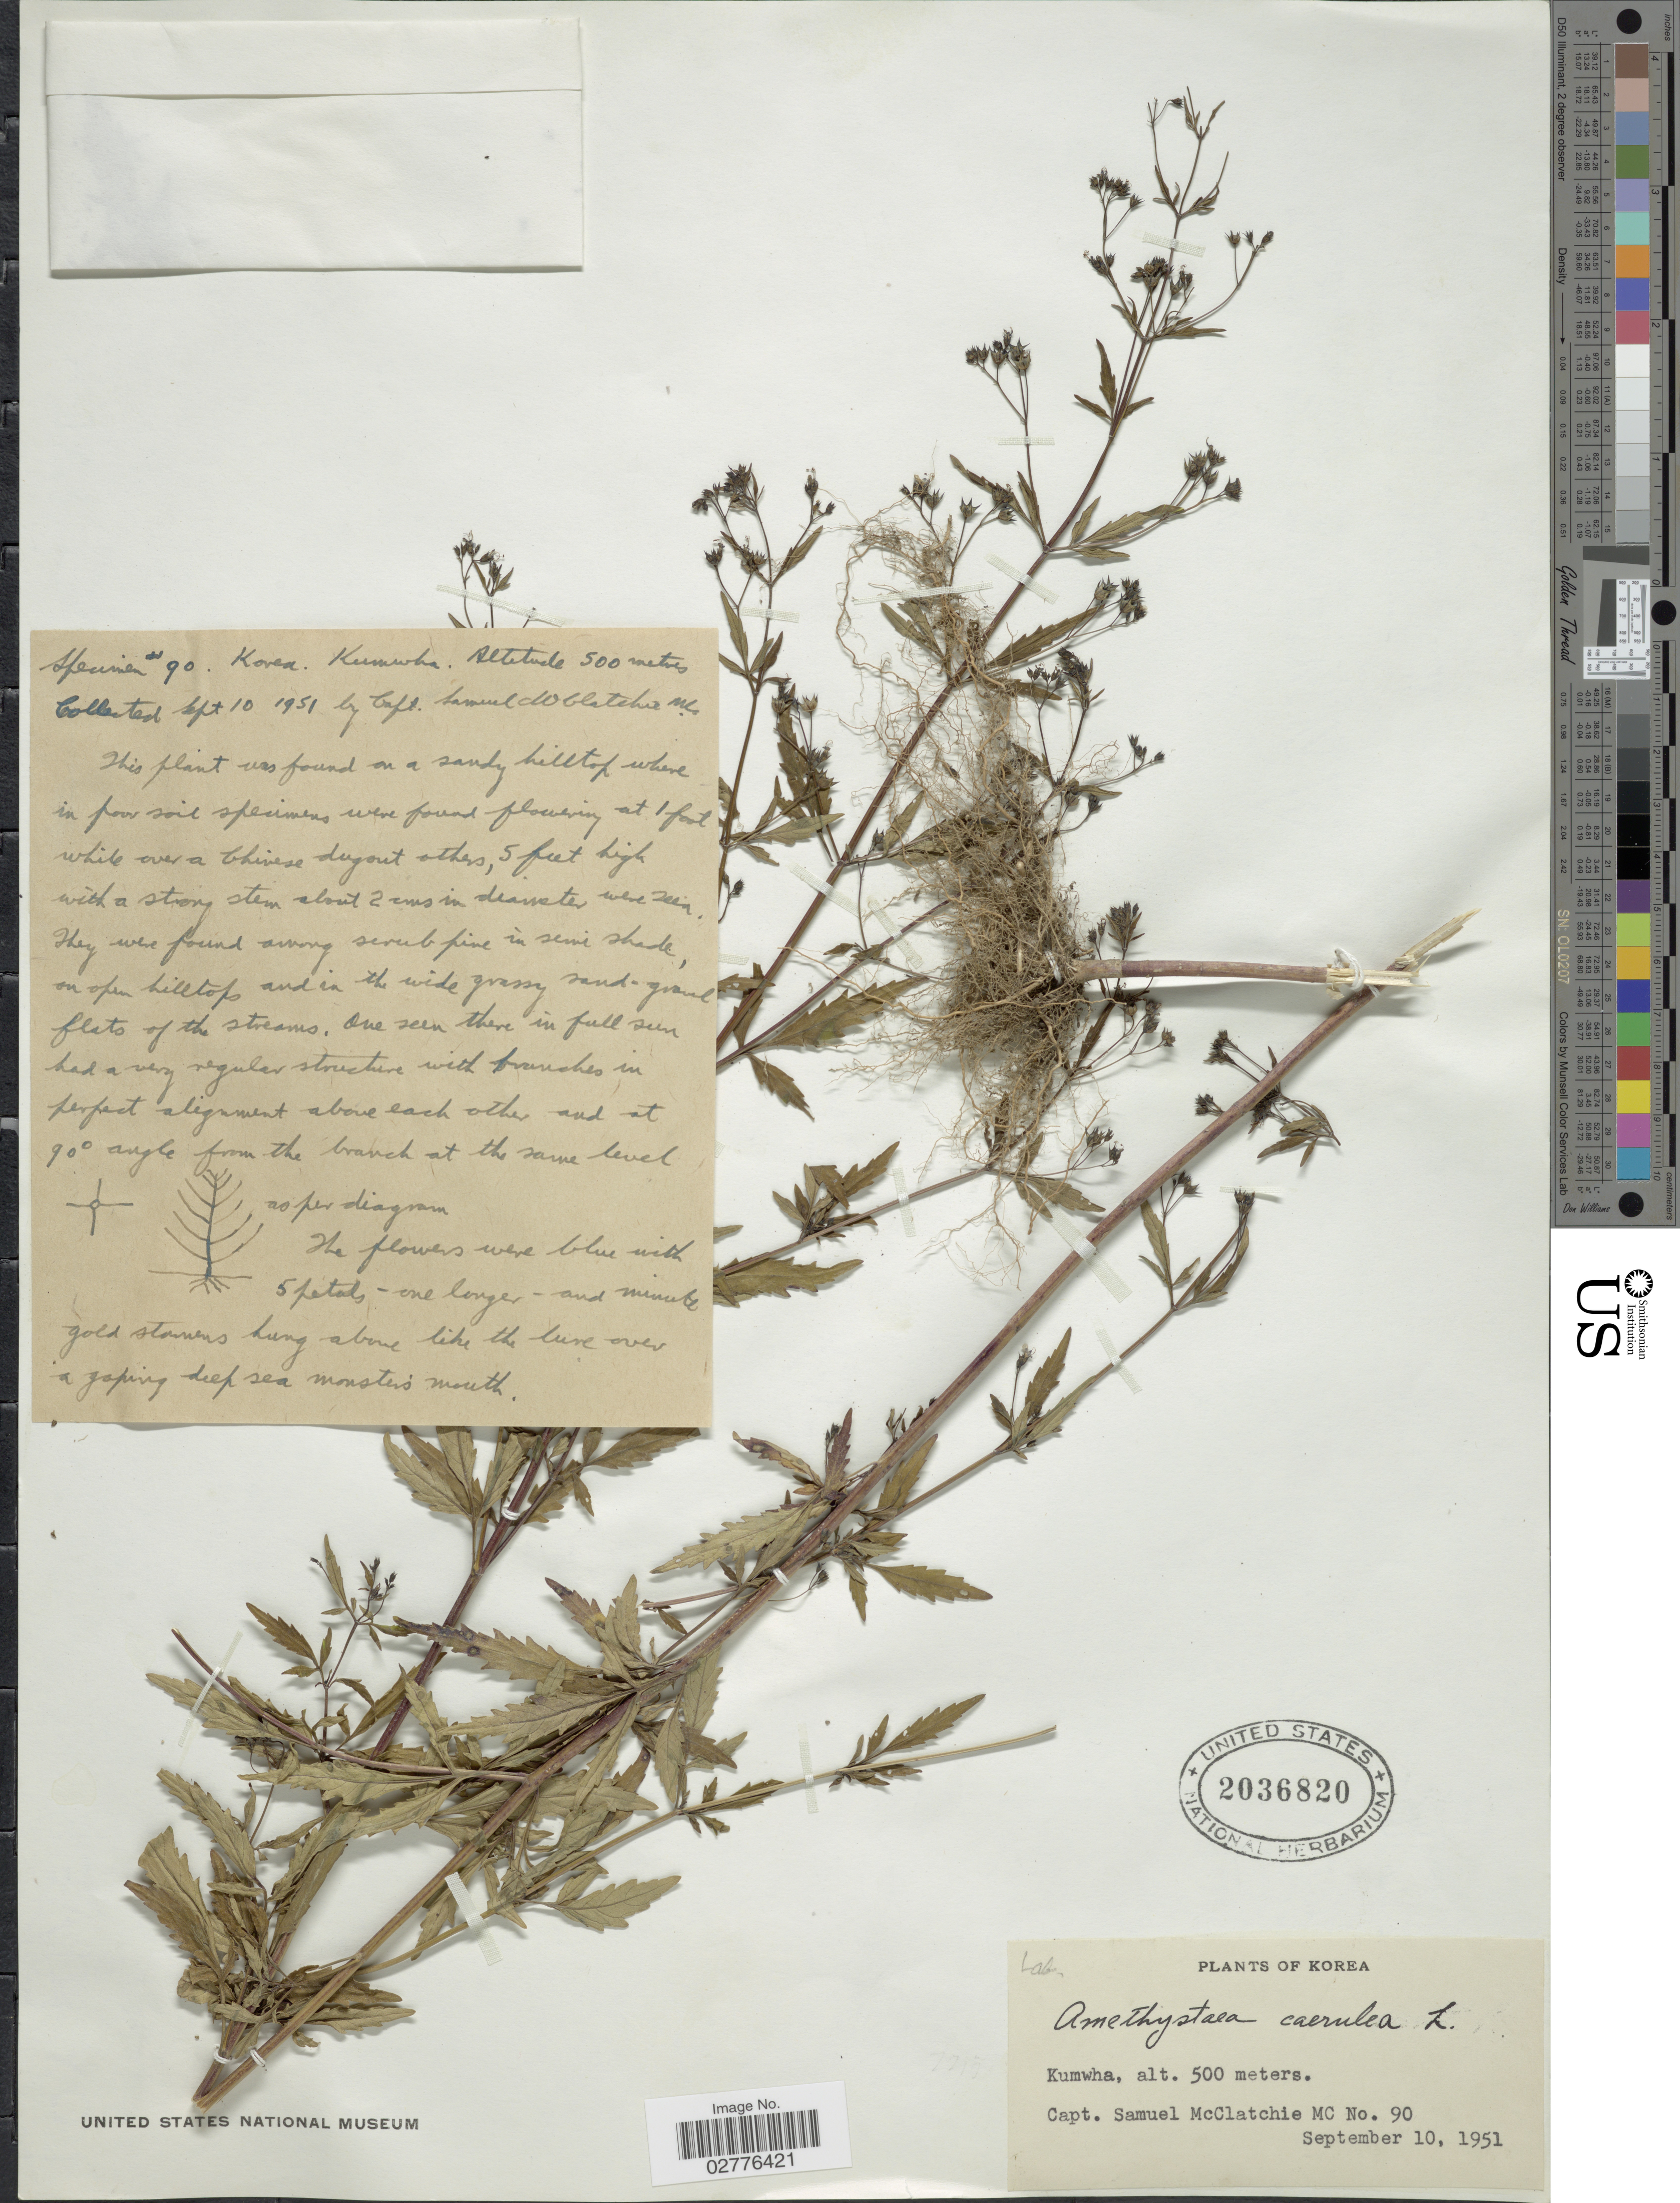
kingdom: Plantae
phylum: Tracheophyta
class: Magnoliopsida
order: Lamiales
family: Lamiaceae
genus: Amethystea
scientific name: Amethystea caerulea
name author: L.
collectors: S. McClatchie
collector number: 90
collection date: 1951-09-10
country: South Korea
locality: Kumwha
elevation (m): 500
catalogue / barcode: US 2036820